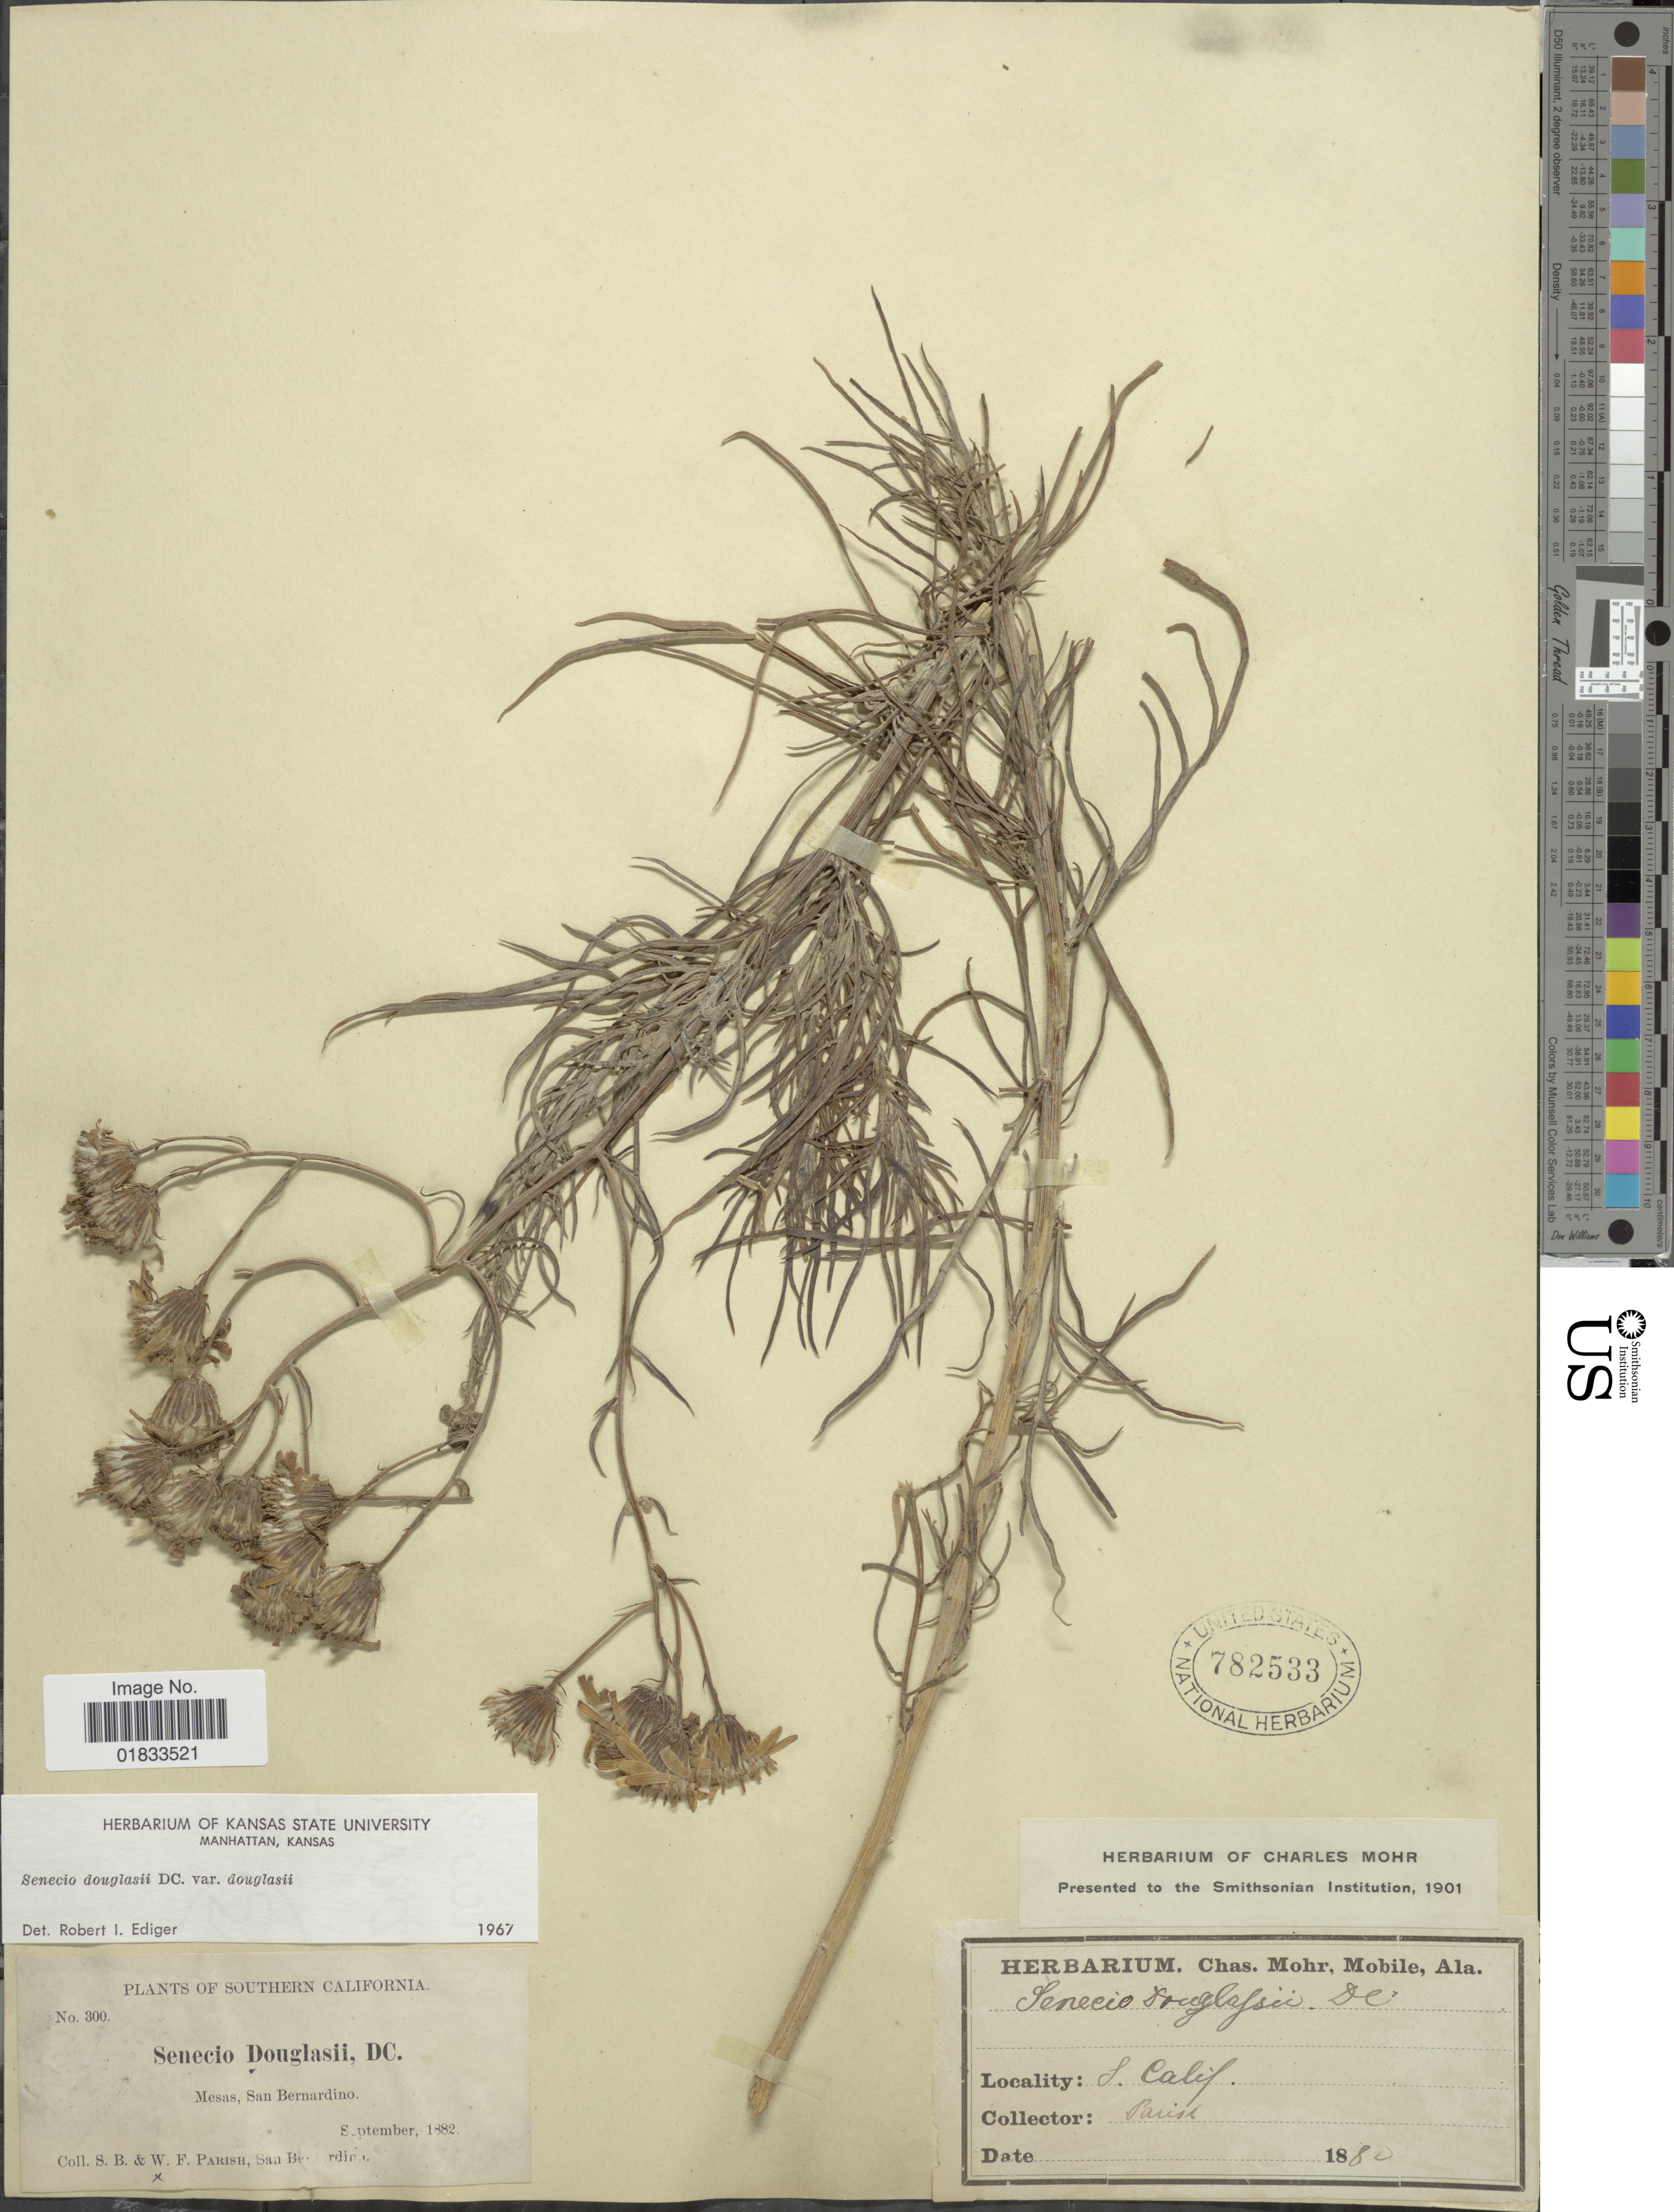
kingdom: Plantae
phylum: Tracheophyta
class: Magnoliopsida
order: Asterales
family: Asteraceae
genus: Senecio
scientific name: Senecio flaccidus var. douglasii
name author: (DC.) B.L. Turner & T.M. Barkley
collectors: S. B. Parish & W. F. Parish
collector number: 300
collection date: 1880-09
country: United States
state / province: California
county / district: San Bernardino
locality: Southern California, Mesas, San Bernardino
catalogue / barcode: US 782533